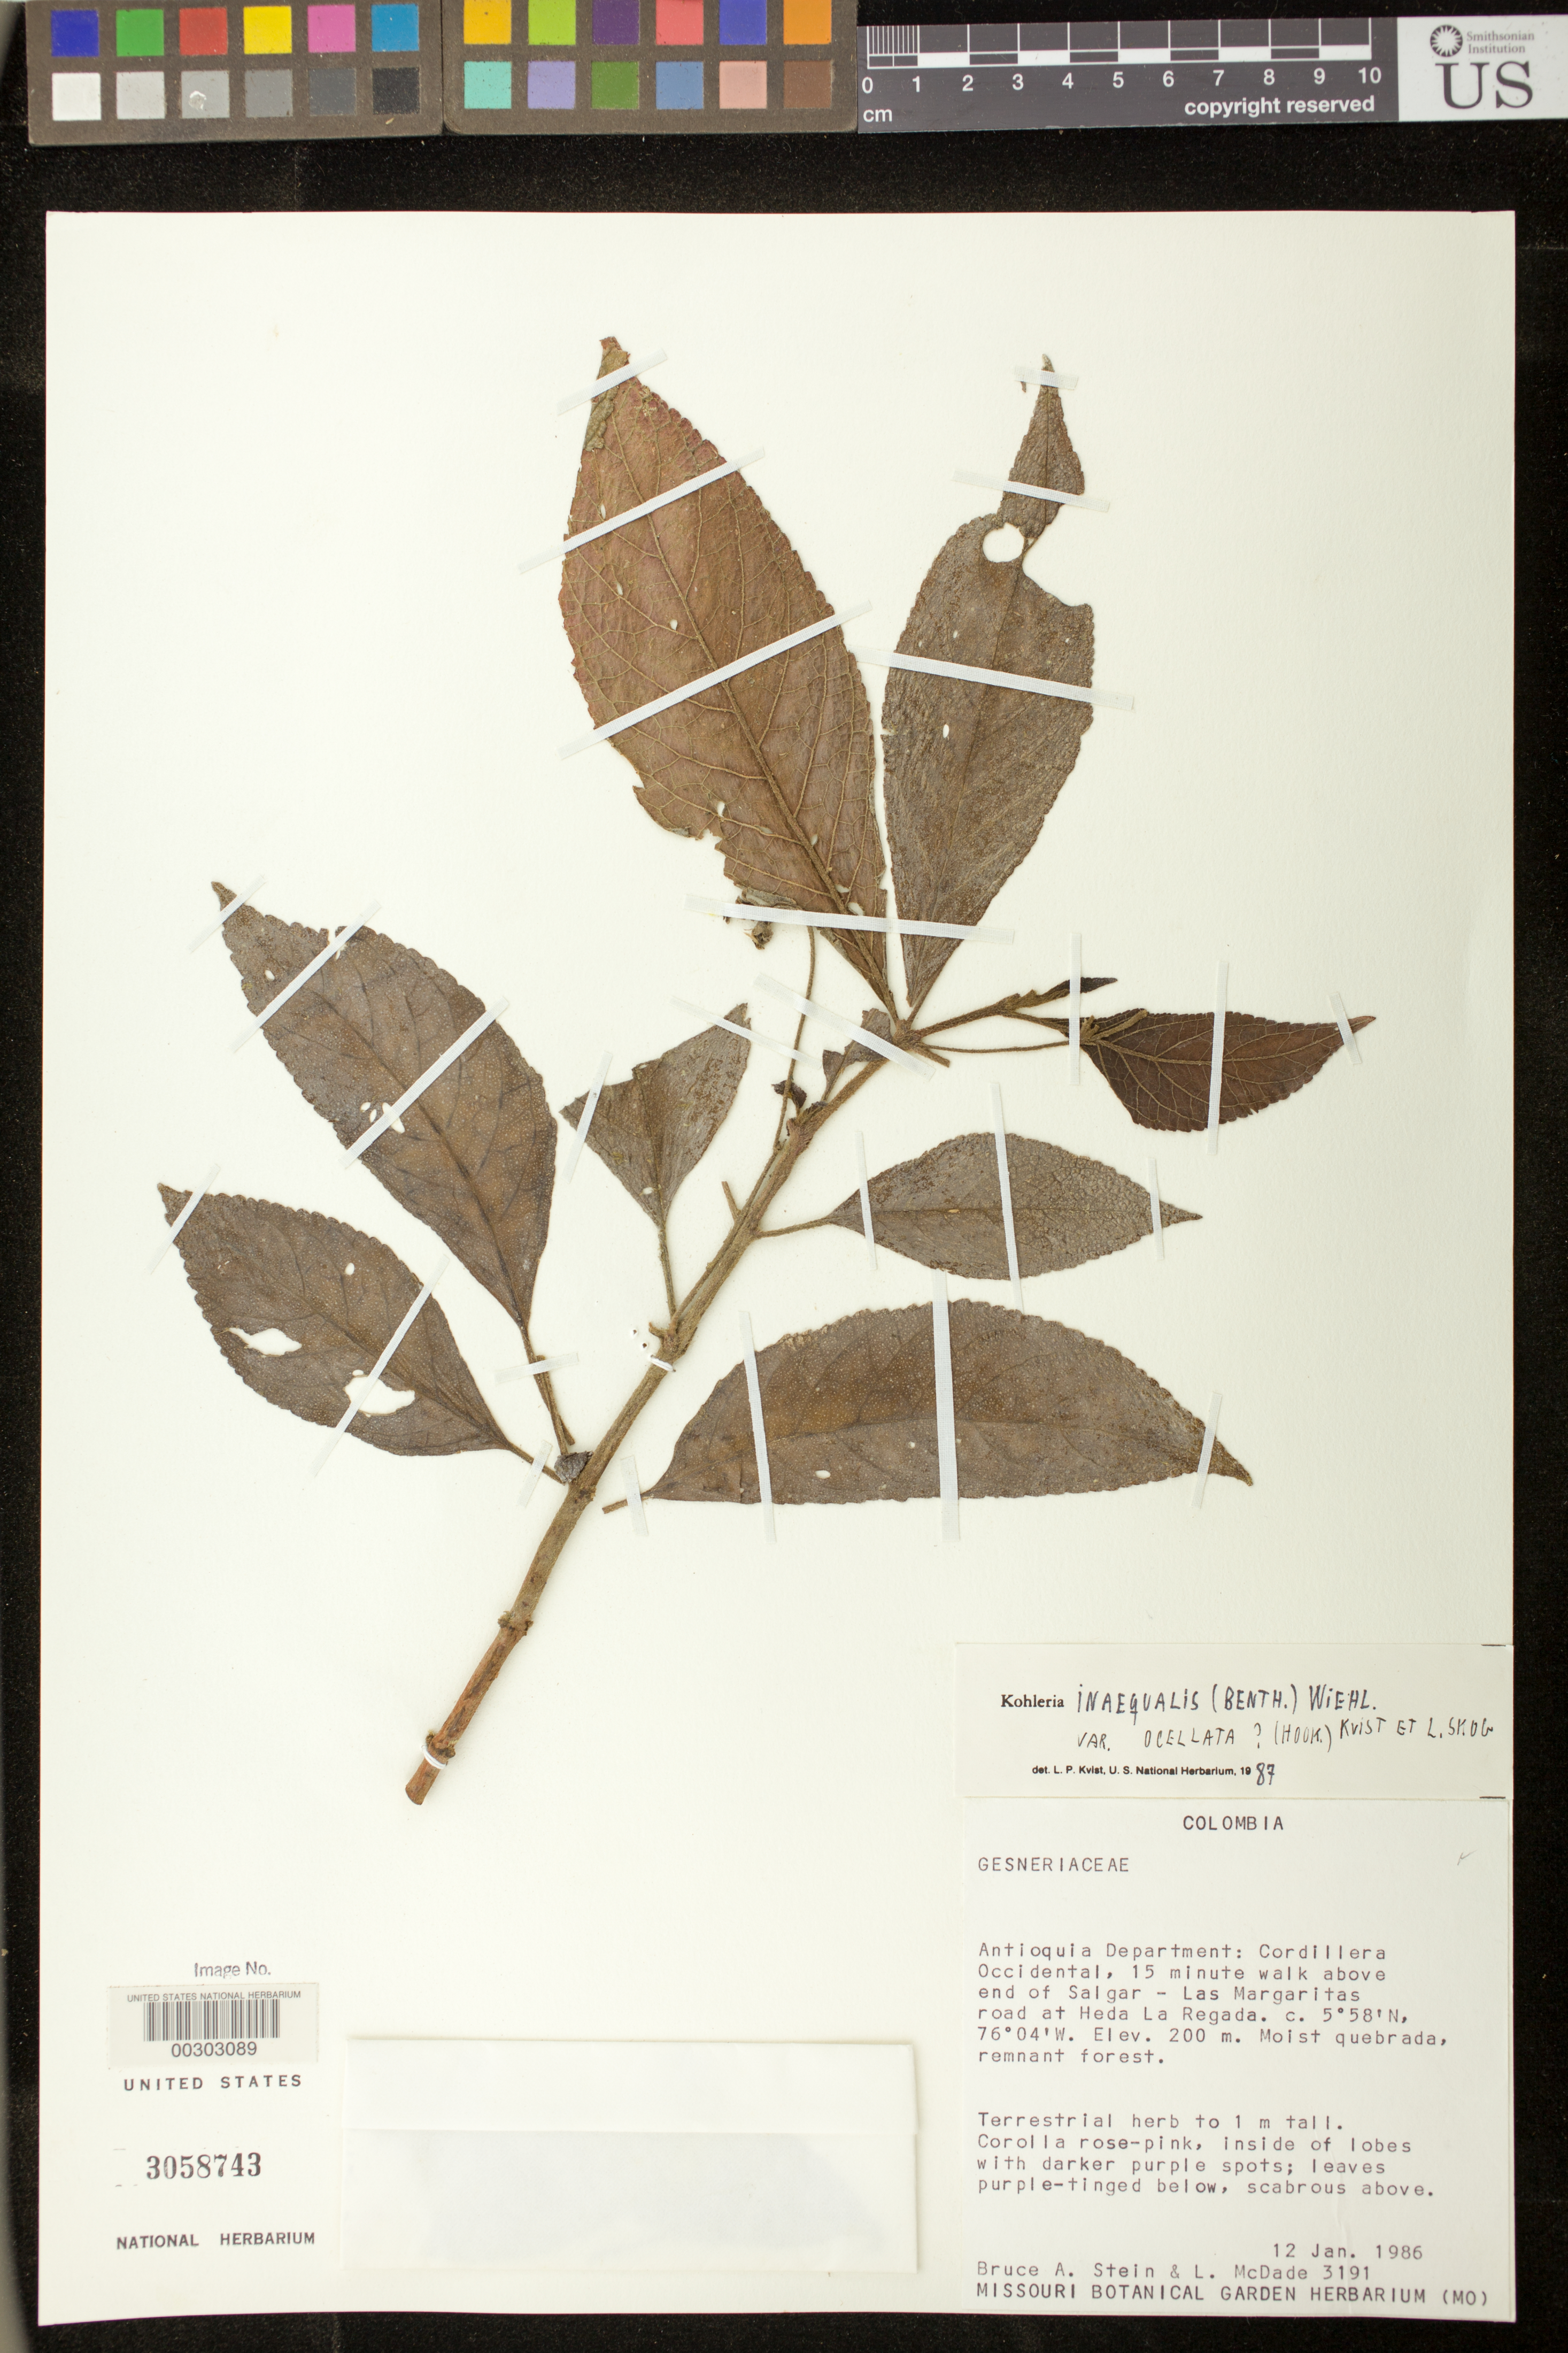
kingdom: Plantae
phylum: Tracheophyta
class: Magnoliopsida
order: Lamiales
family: Gesneriaceae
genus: Kohleria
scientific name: Kohleria inaequalis var. ocellata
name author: (Hook.) L.P. Kvist & L.E. Skog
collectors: B. A. Stein & L. McDade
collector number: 3191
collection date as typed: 12 Jan 1986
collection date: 1986-01-12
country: Colombia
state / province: Antioquia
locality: Cordillera Occidental, 15 min walk above end of Salgar - Las Margaritas road at Heda La Regada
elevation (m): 200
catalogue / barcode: US 3058743